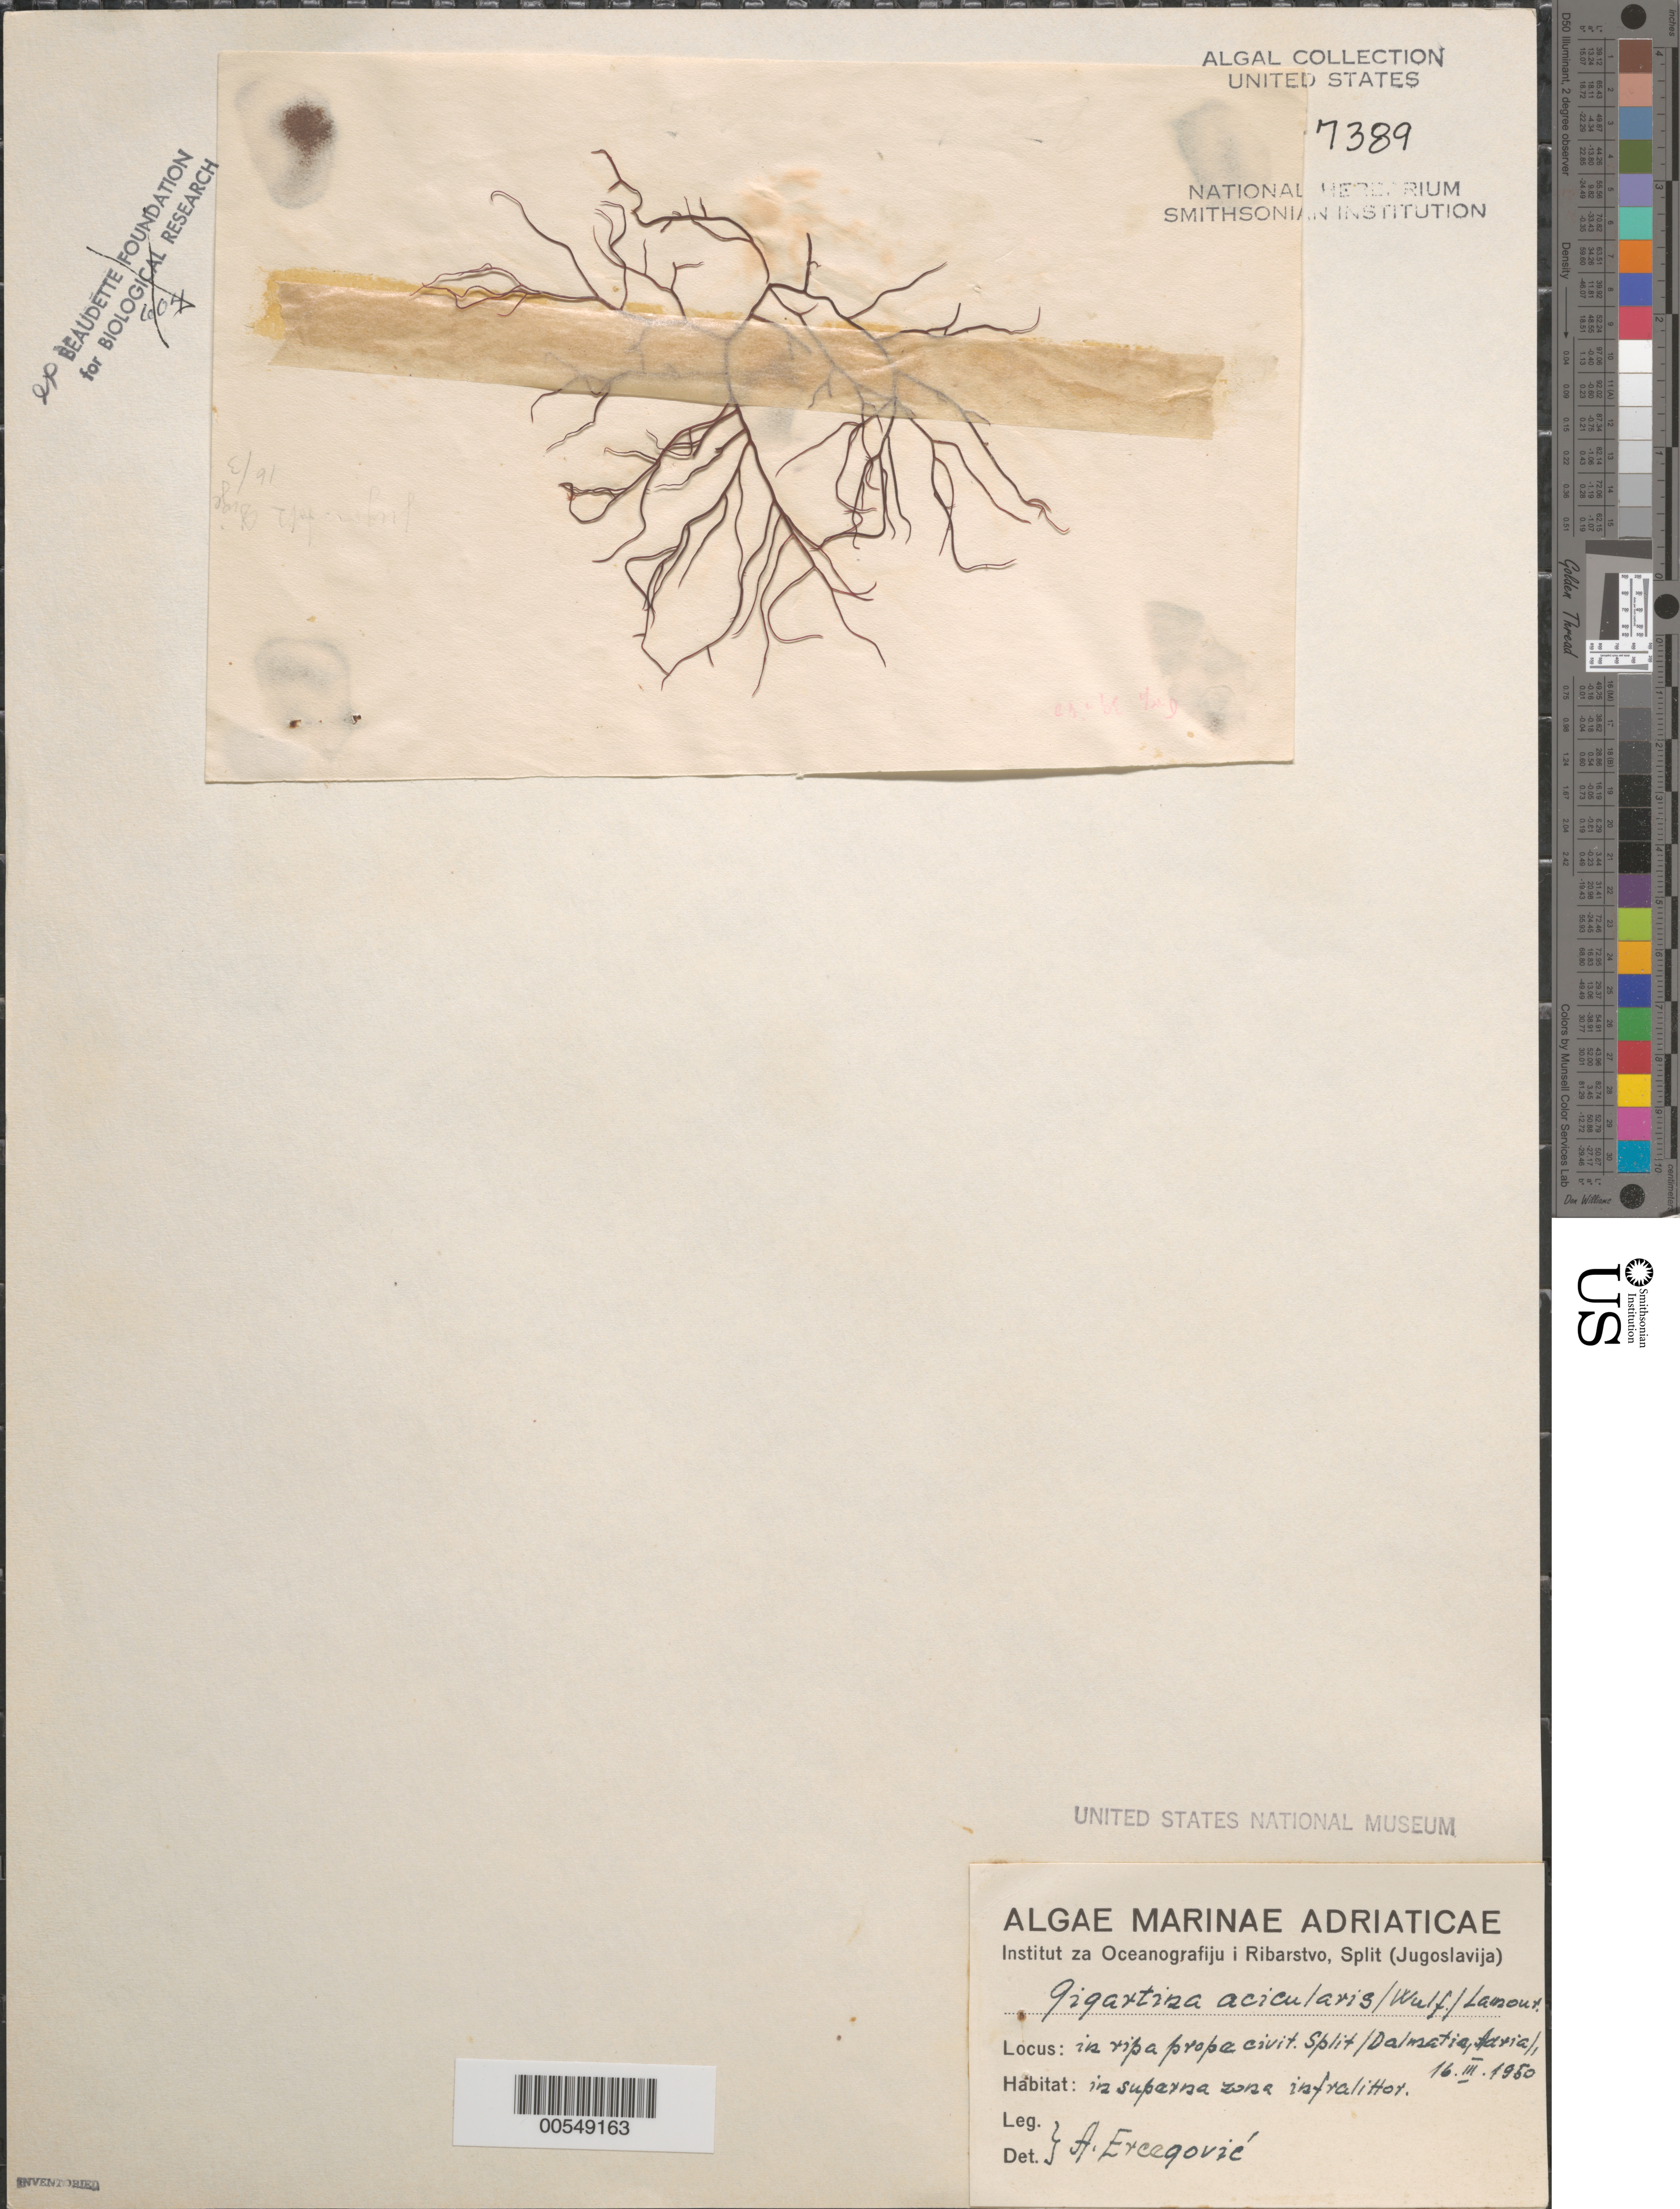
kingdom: Plantae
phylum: Rhodophyta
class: Florideophyceae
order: Gigartinales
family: Gigartinaceae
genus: Chondracanthus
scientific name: Chondracanthus acicularis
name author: (Roth) Fredericq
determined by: Algae name updating Project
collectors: A. Ercegovic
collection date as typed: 16 Mar 1950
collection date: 1950-03-16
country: Croatia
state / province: Split-Dalmatia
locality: Adriatic Sea near Split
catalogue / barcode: US 7389